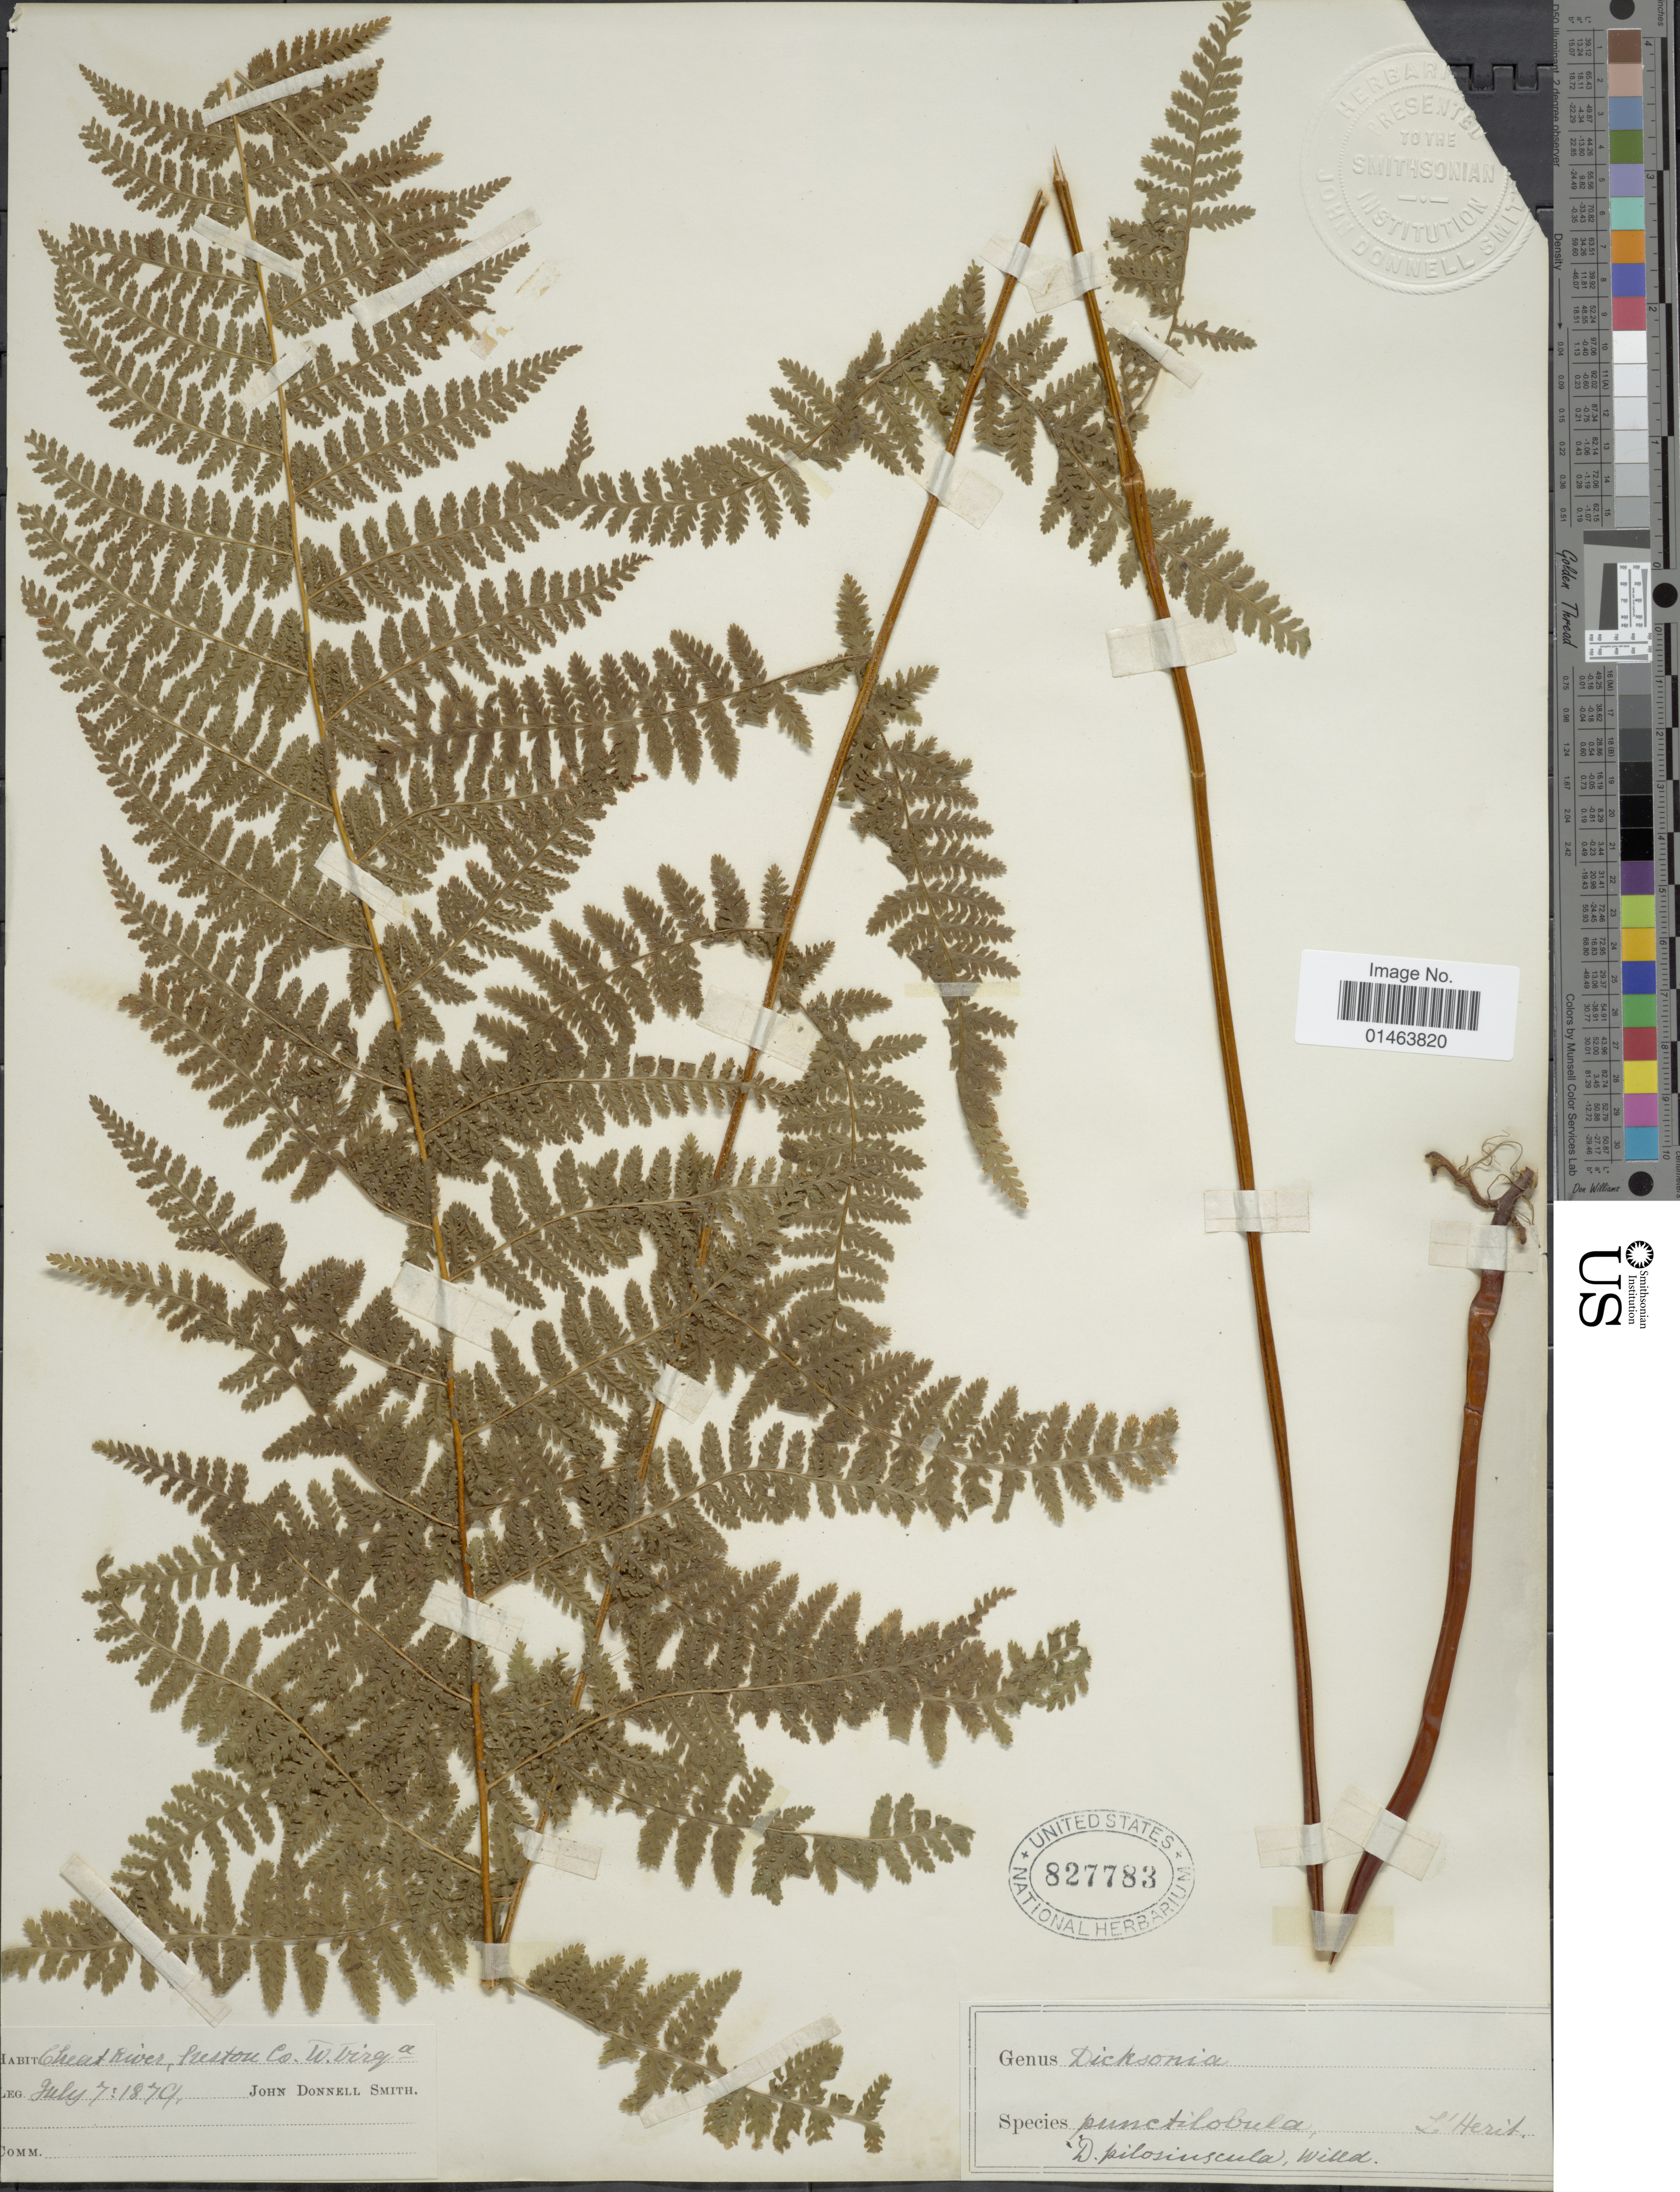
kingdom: Plantae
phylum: Tracheophyta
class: Polypodiopsida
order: Polypodiales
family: Dennstaedtiaceae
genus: Dennstaedtia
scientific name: Dennstaedtia punctilobula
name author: (Michx.) T. Moore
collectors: J. Donnell Smith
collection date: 1879-07-07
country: United States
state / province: West Virginia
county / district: Preston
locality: Gheat River, frestone Co.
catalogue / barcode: US 827783